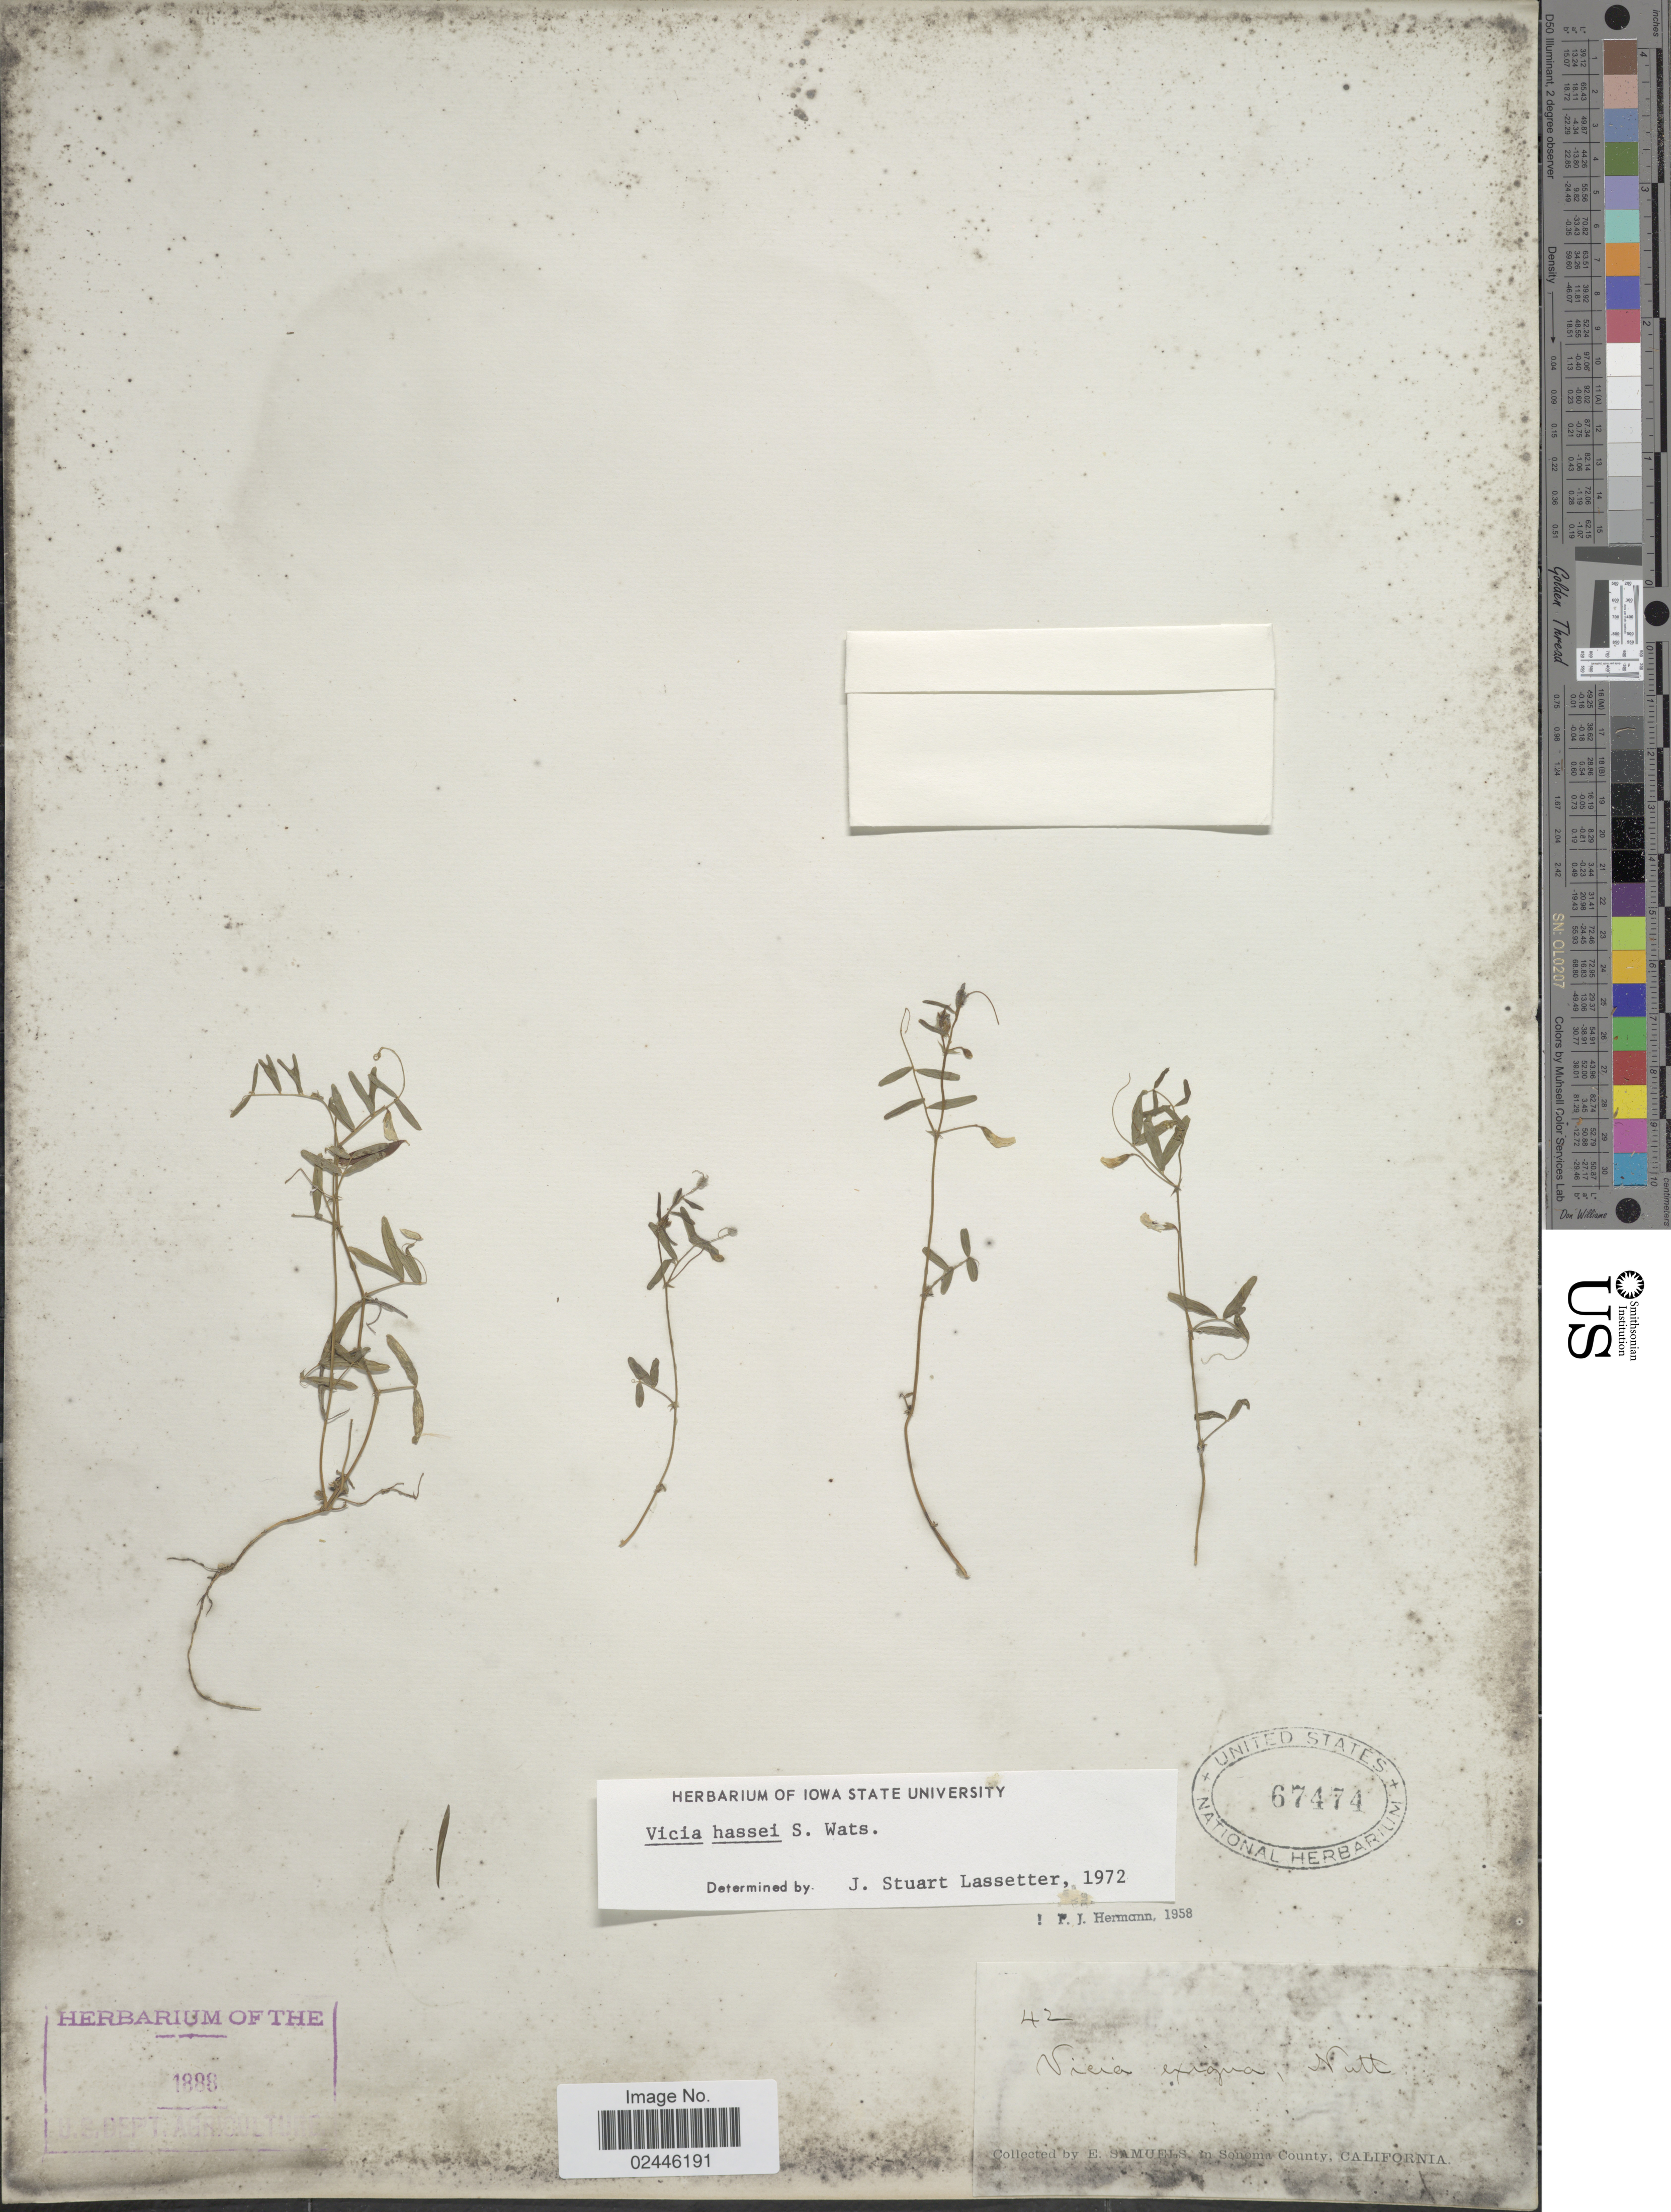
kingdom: Plantae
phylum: Tracheophyta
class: Magnoliopsida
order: Fabales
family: Fabaceae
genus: Vicia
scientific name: Vicia hassei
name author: S. Watson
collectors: E. Samuels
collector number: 42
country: United States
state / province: California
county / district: Sonoma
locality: In Sonoma County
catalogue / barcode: US 67474